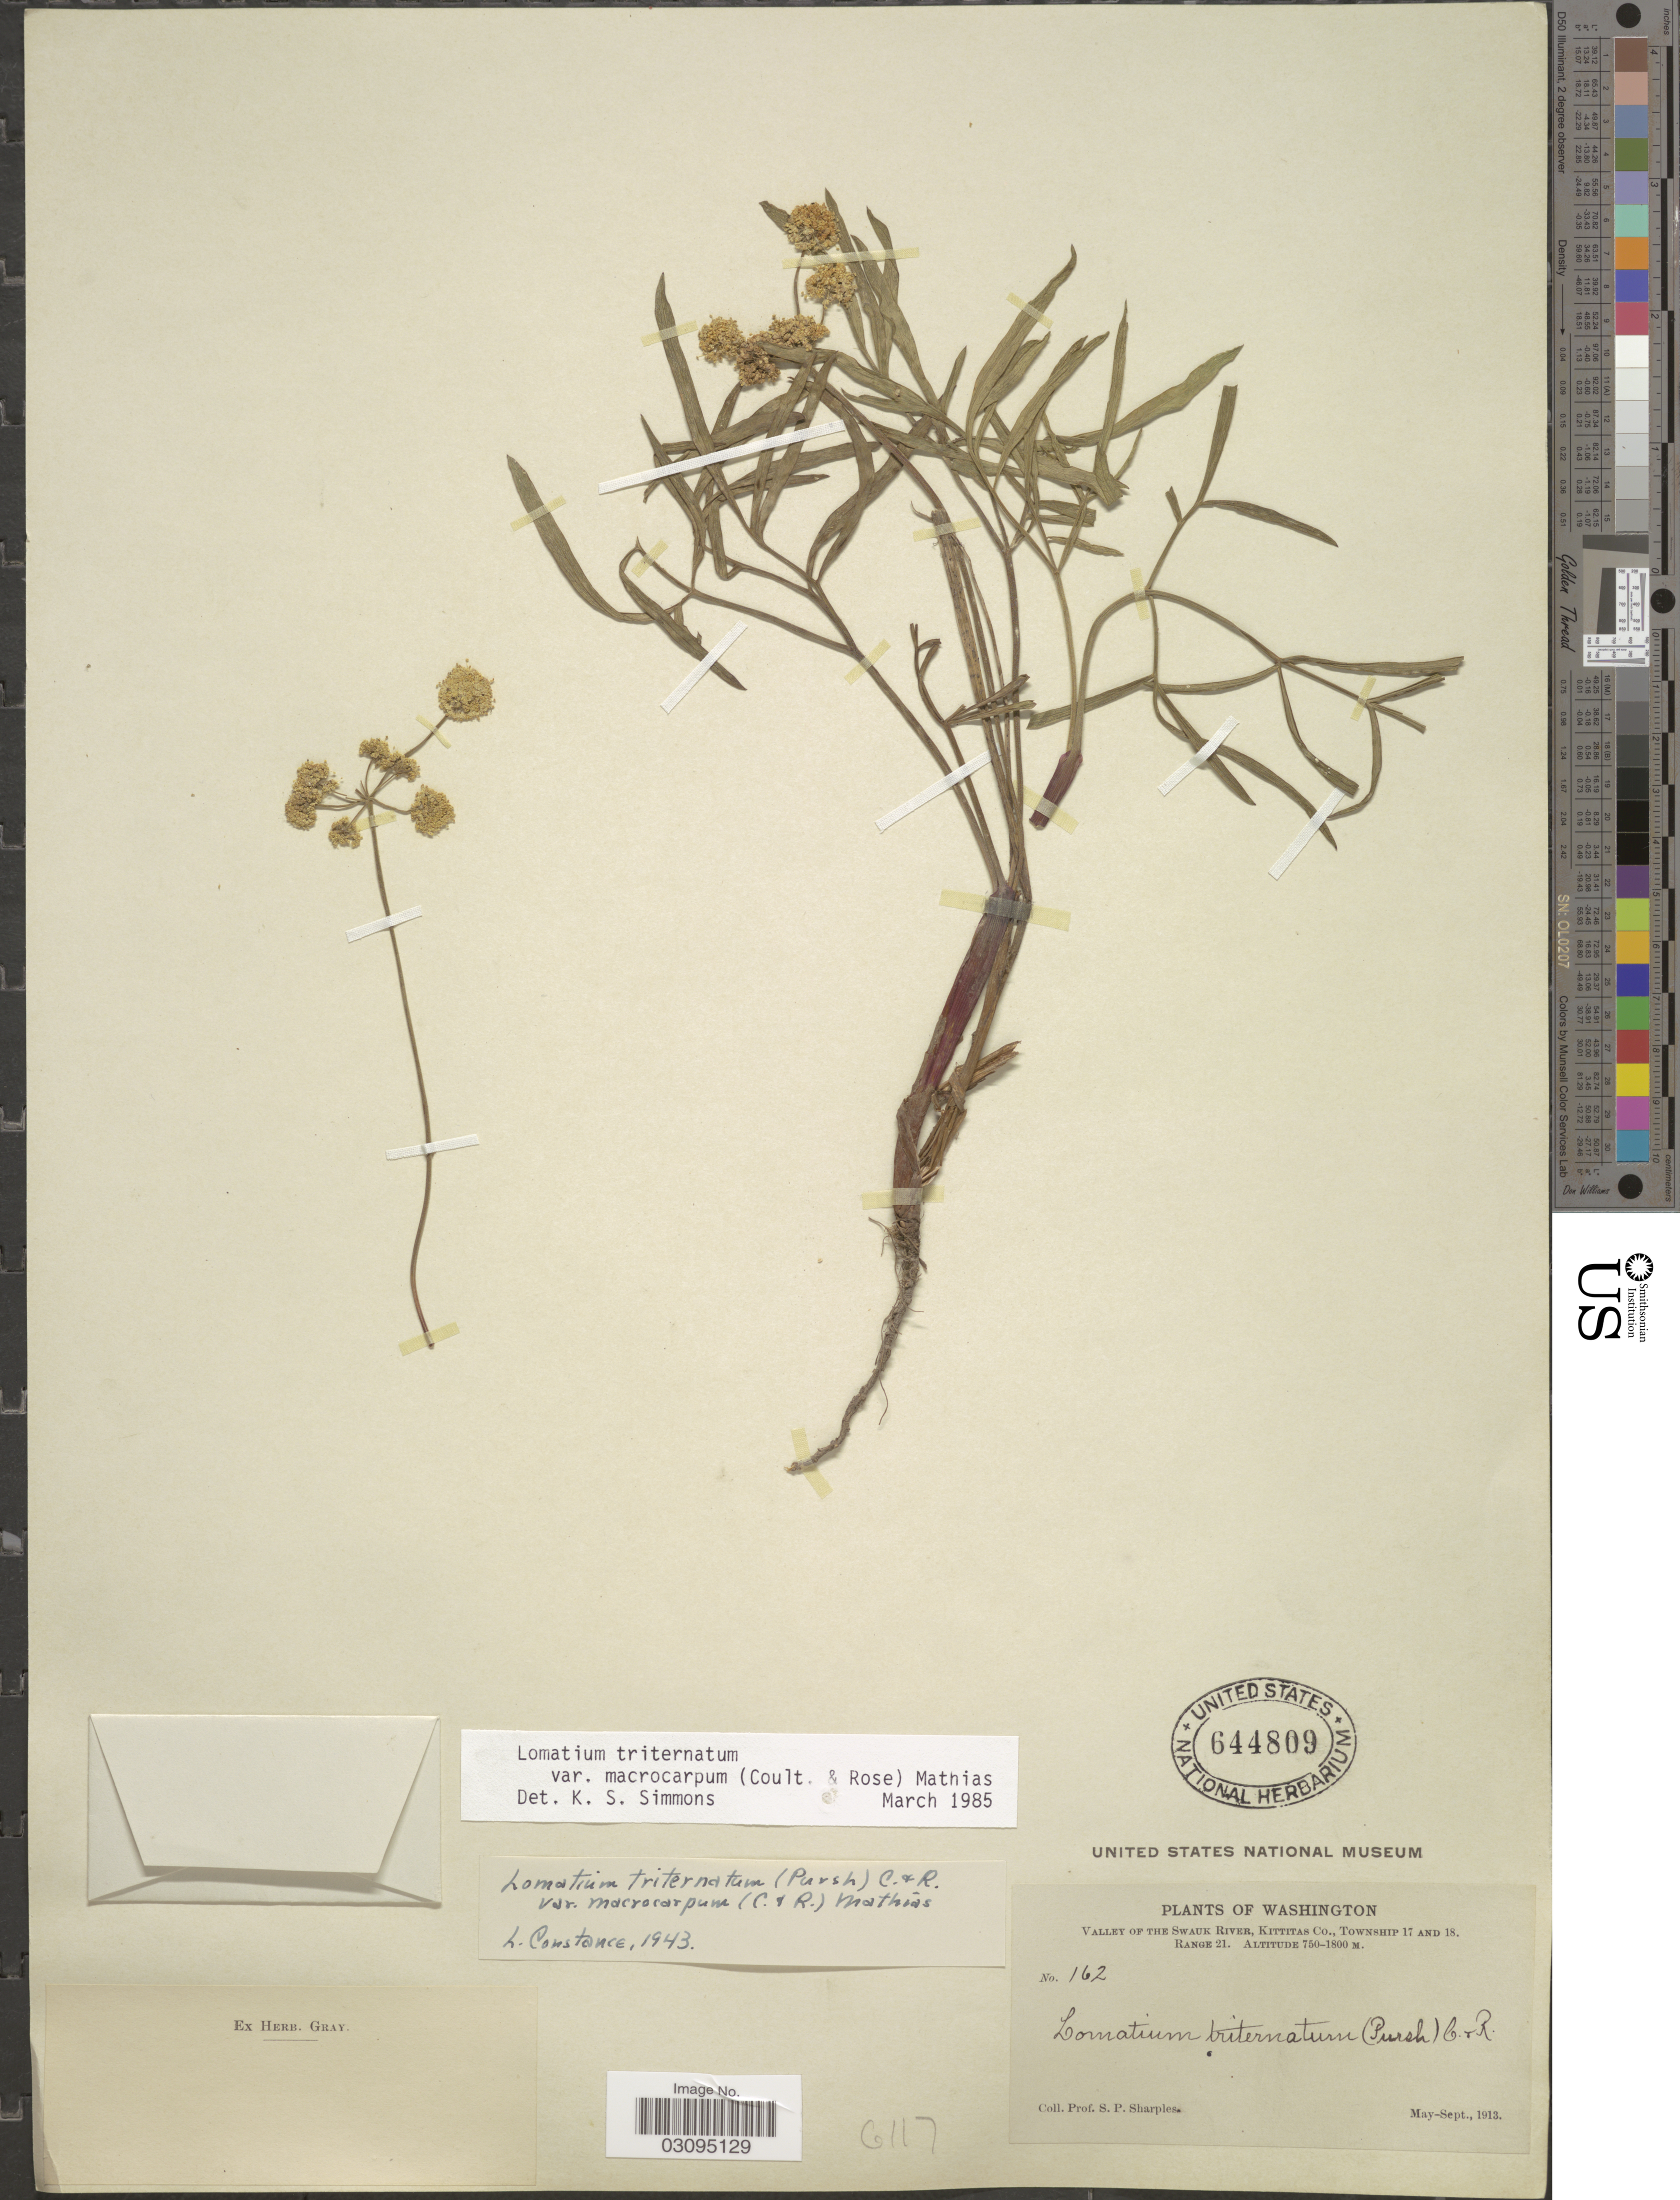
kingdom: Plantae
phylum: Tracheophyta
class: Magnoliopsida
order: Apiales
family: Apiaceae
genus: Lomatium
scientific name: Lomatium triternatum var. macrocarpum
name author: (J.M. Coult. & Rose) Mathias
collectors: S. Sharples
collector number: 162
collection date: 1913-05/1913-09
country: United States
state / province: Washington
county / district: Kittitas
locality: Valley of the Swauk River, Kittitas Co., Township 17 and 18. Range 21.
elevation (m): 750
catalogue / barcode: US 644809